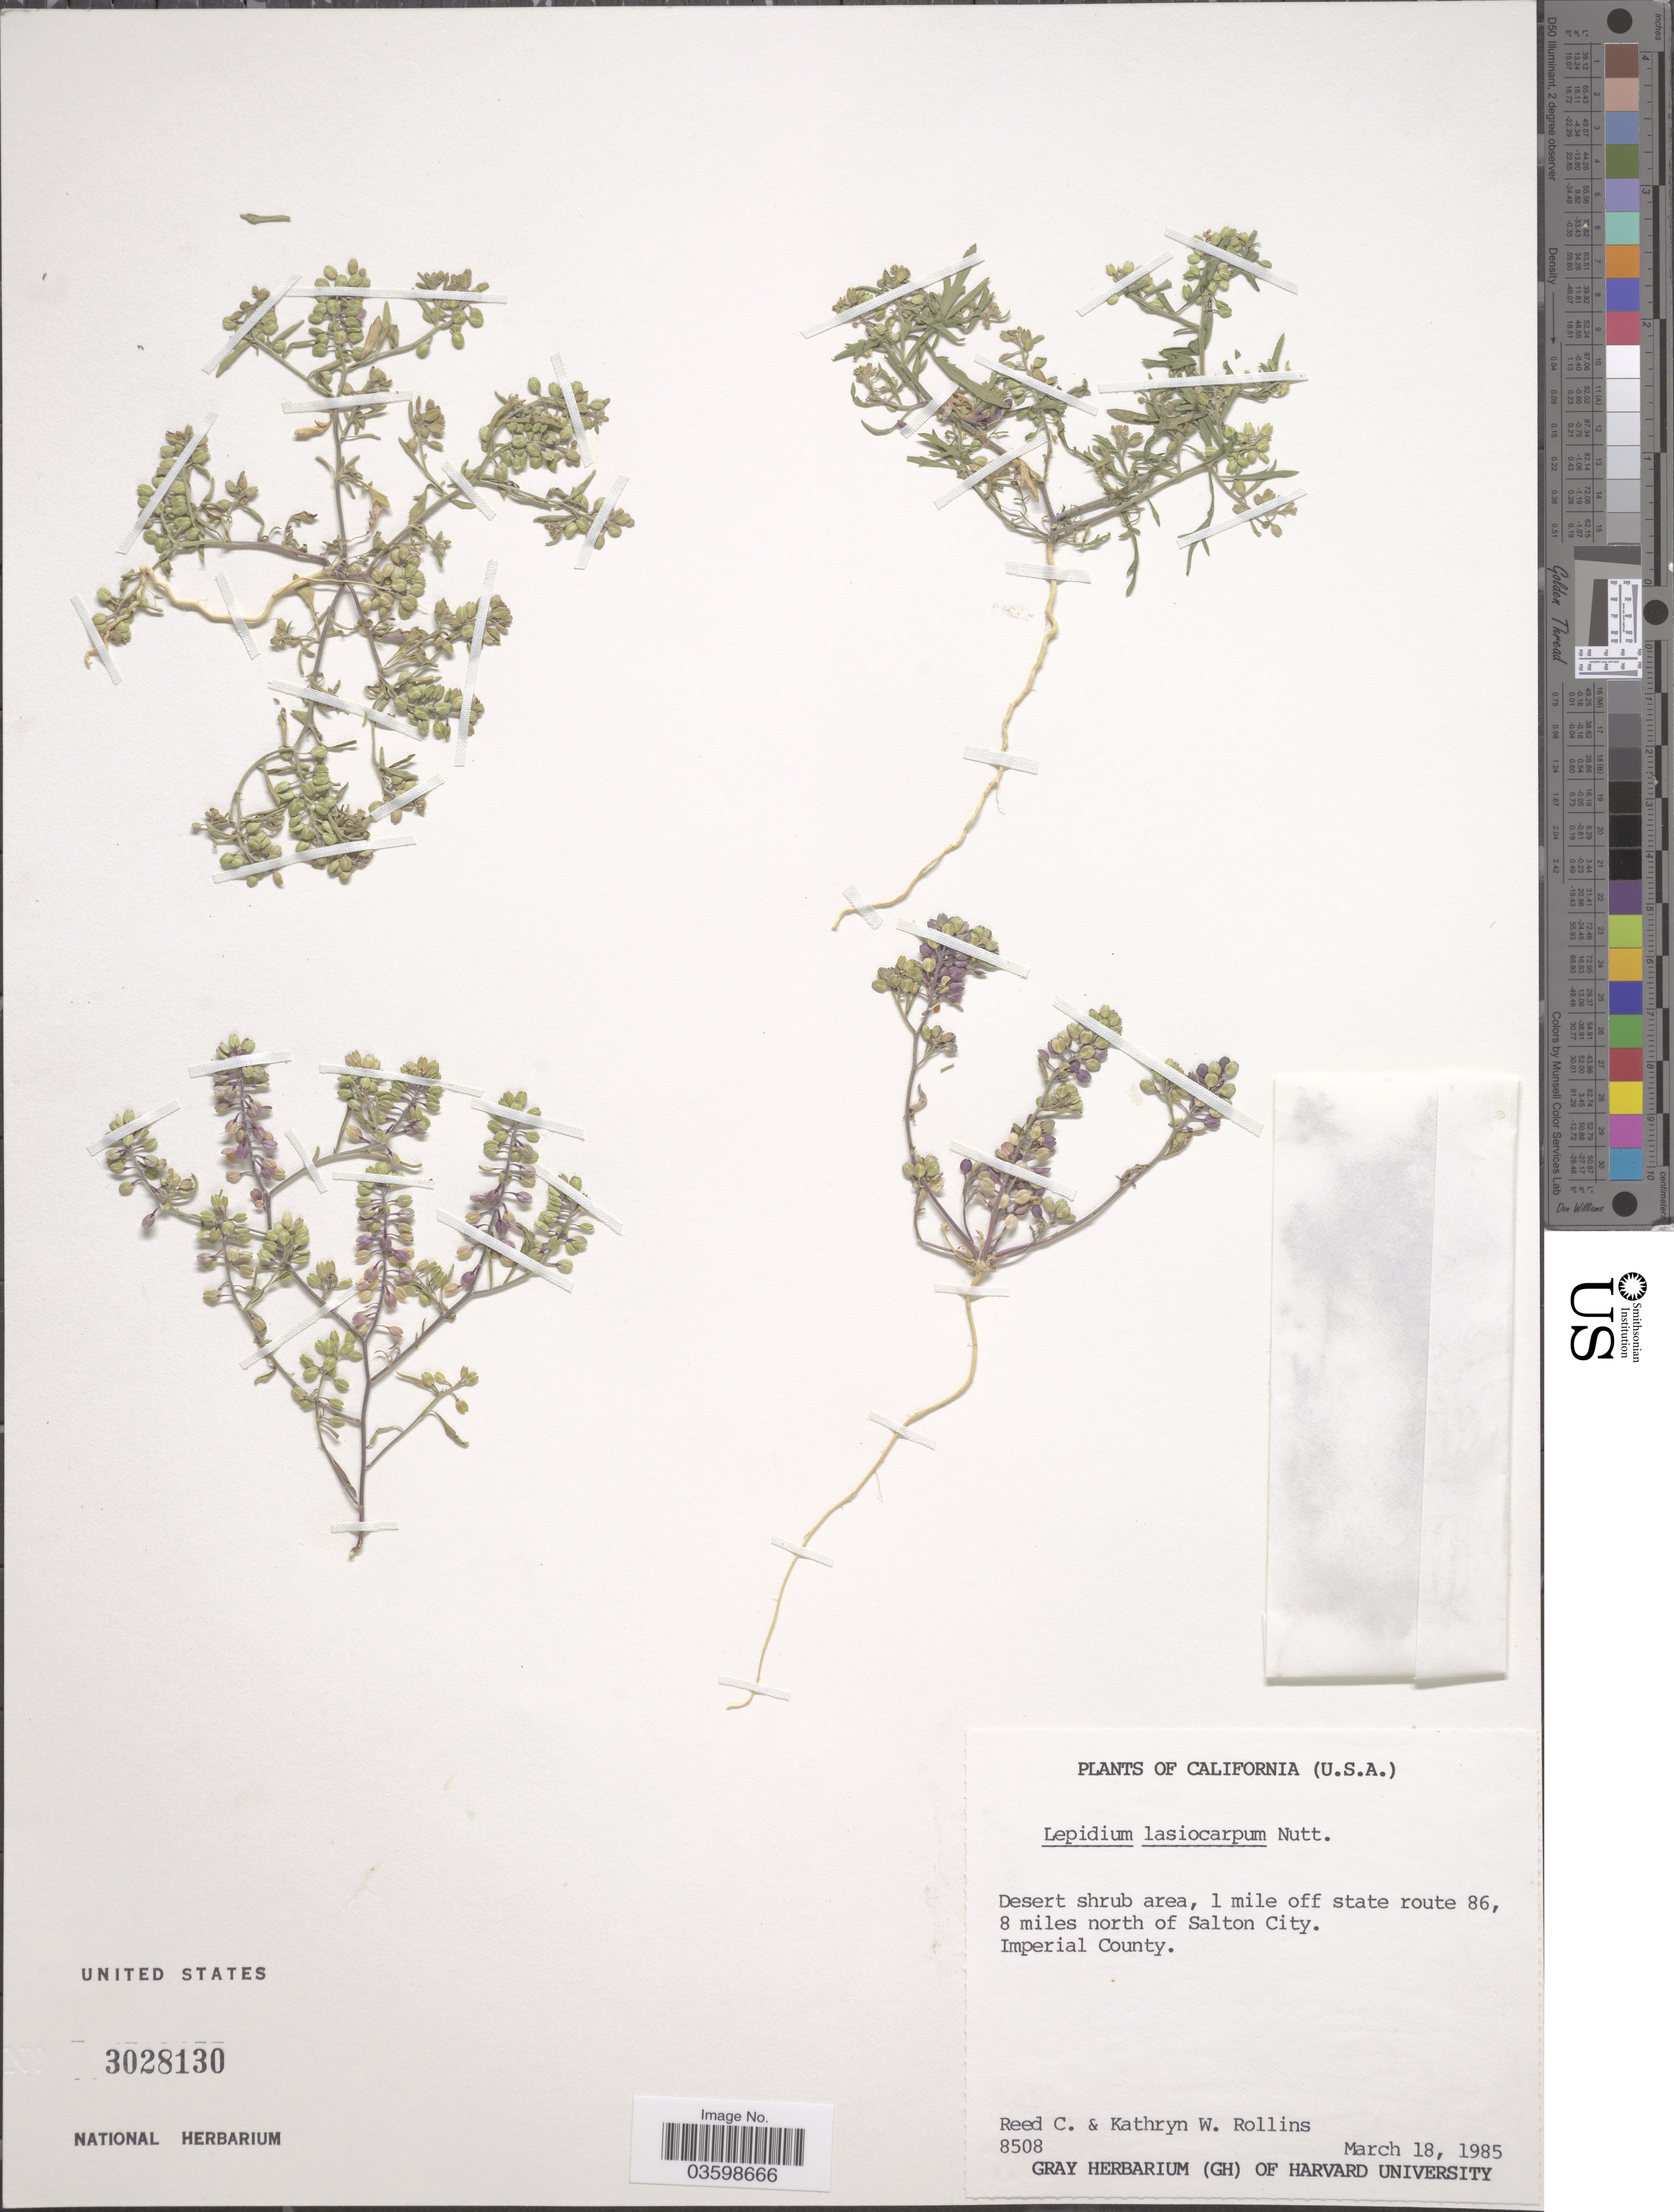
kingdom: Plantae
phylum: Tracheophyta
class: Magnoliopsida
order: Brassicales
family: Brassicaceae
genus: Lepidium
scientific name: Lepidium lasiocarpum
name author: Nutt.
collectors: R. C. Rollins & K. W. Rollins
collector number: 8508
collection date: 1985-03-18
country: United States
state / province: California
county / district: Imperial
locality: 1 mile off state route 86, 8 miles north of Salton City. Imperial County.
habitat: desert shrub area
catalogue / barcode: US 3028130